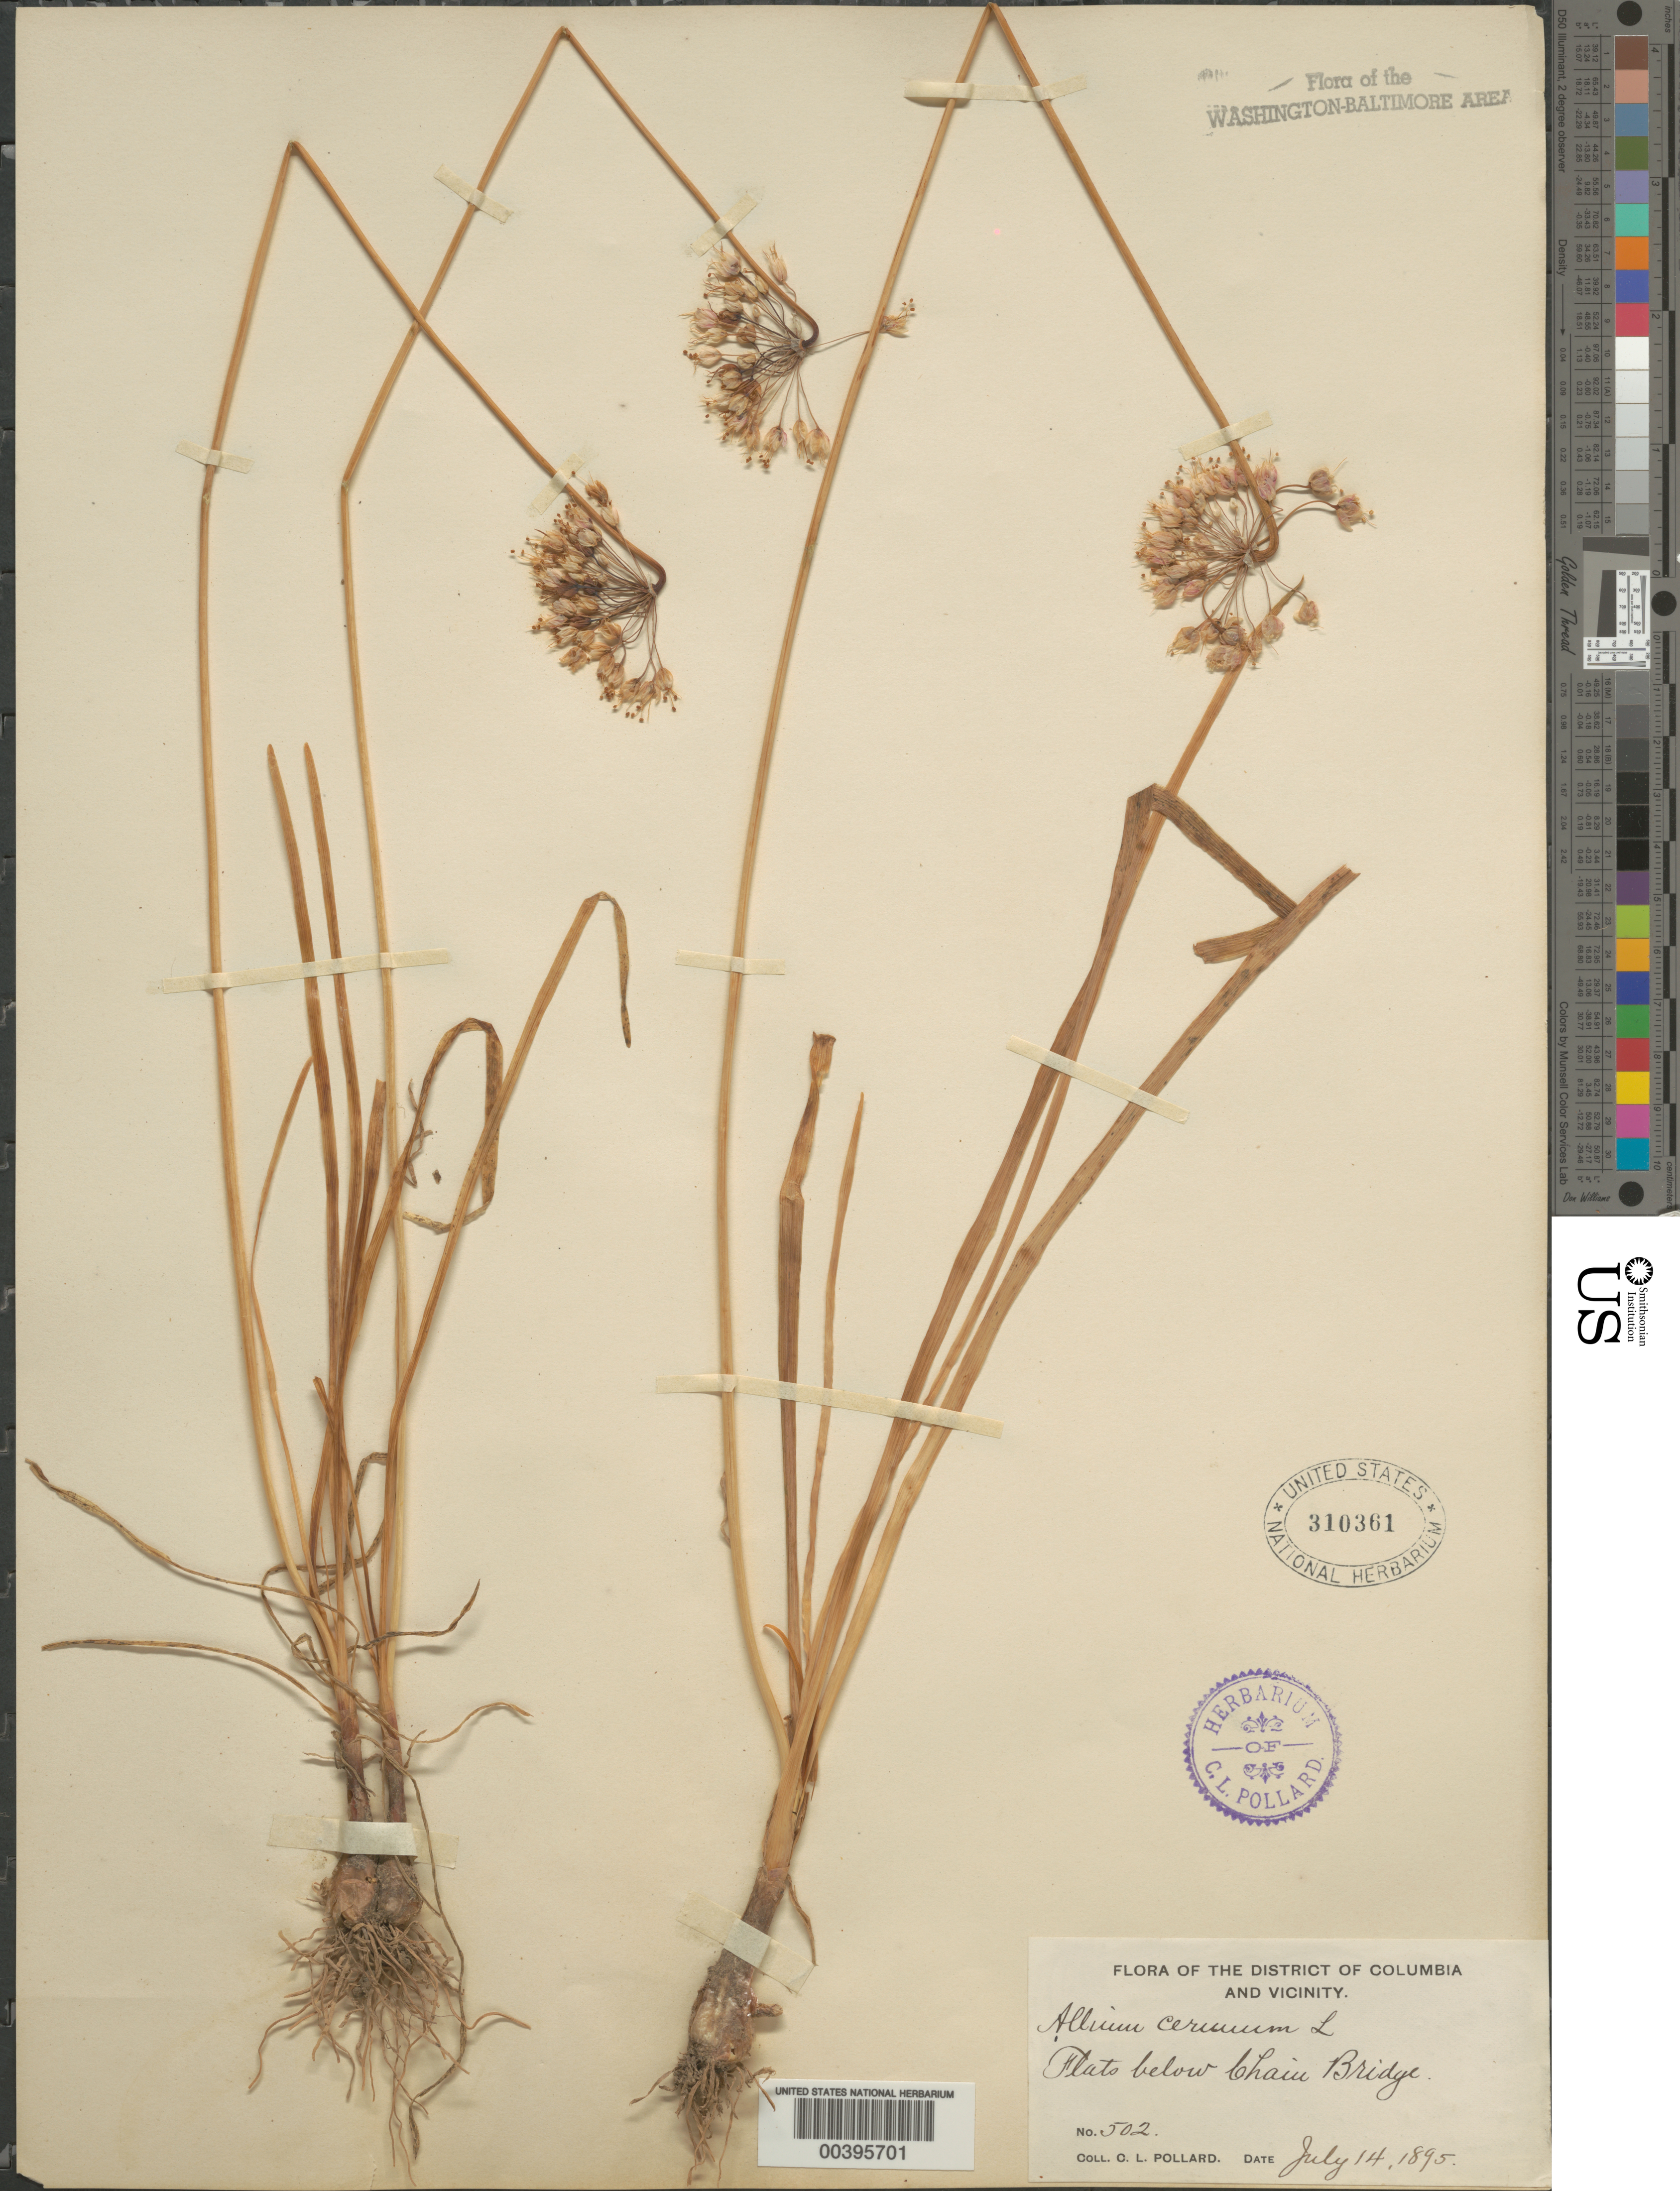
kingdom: Plantae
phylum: Tracheophyta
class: Liliopsida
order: Asparagales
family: Amaryllidaceae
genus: Allium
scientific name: Allium cernuum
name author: Roth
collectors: C. L. Pollard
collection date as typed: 14 Jul 1895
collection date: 1895-07-14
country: United States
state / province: District of Columbia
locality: Chain Bridge flats C. and O. Canal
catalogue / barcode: US 310361